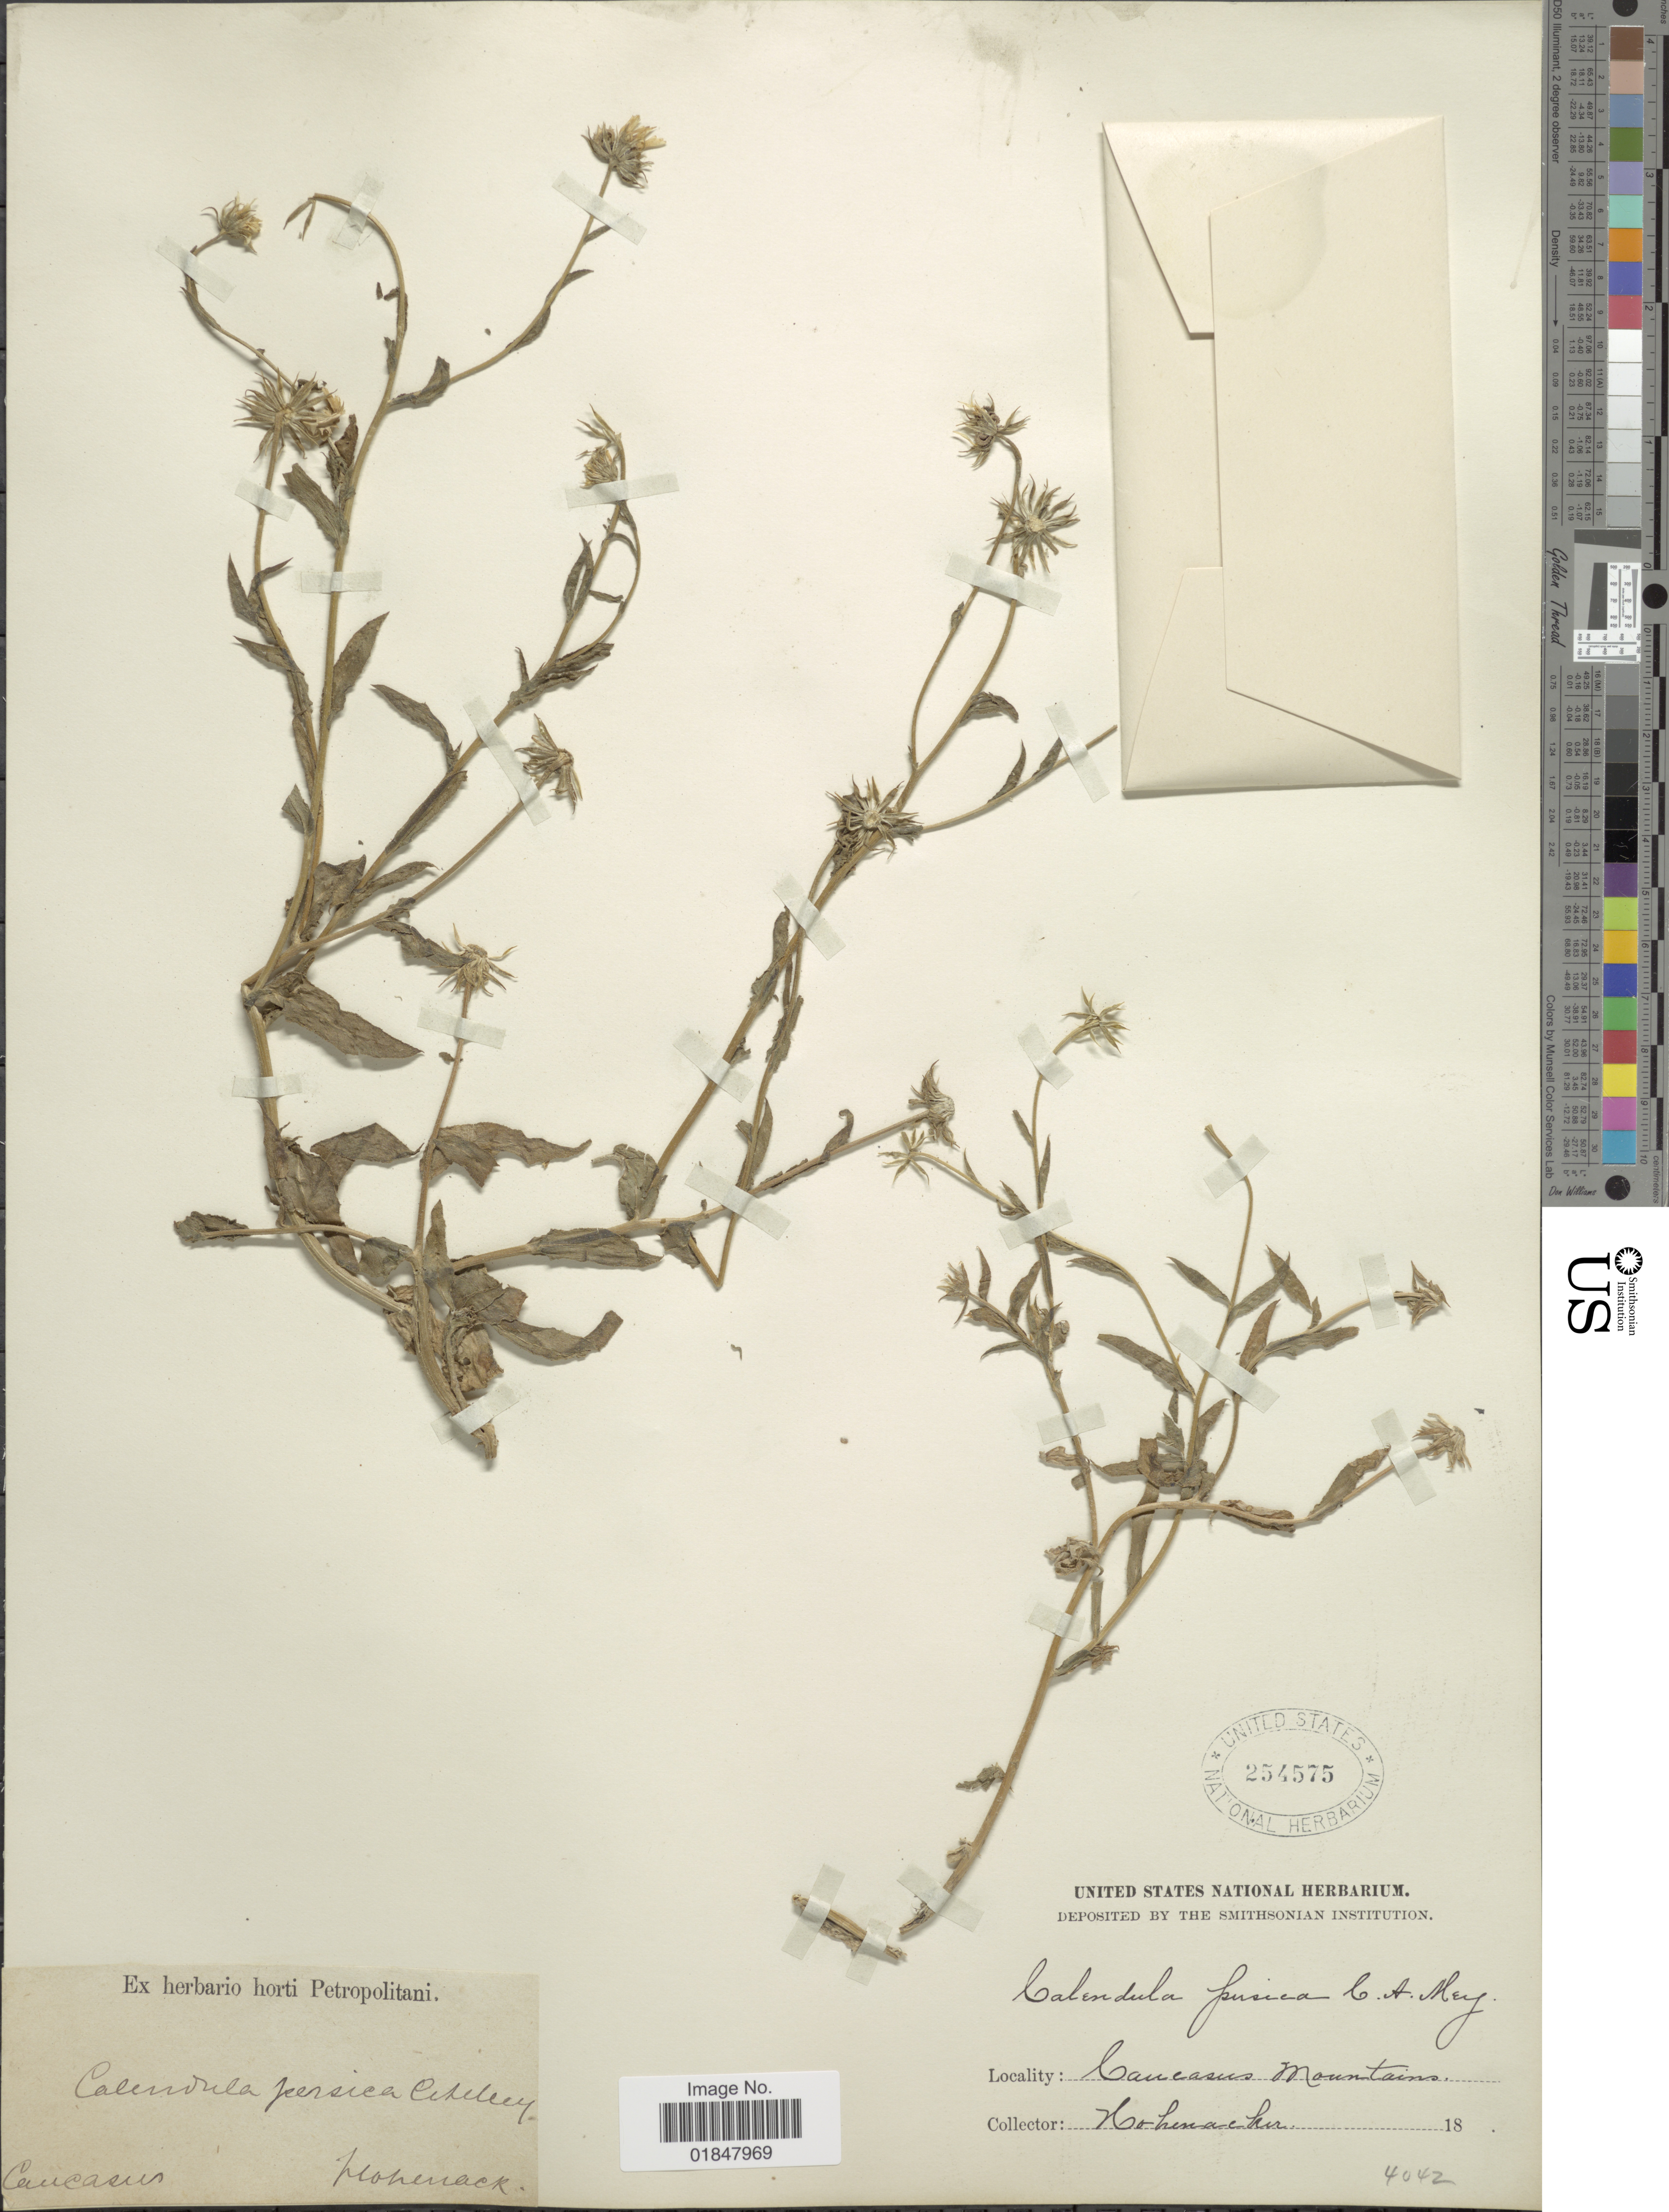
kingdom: Plantae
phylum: Tracheophyta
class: Magnoliopsida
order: Asterales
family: Asteraceae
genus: Calendula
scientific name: Calendula arvensis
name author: L.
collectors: Hohenacker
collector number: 4042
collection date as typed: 18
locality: Caucasus Mountains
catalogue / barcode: US 254575